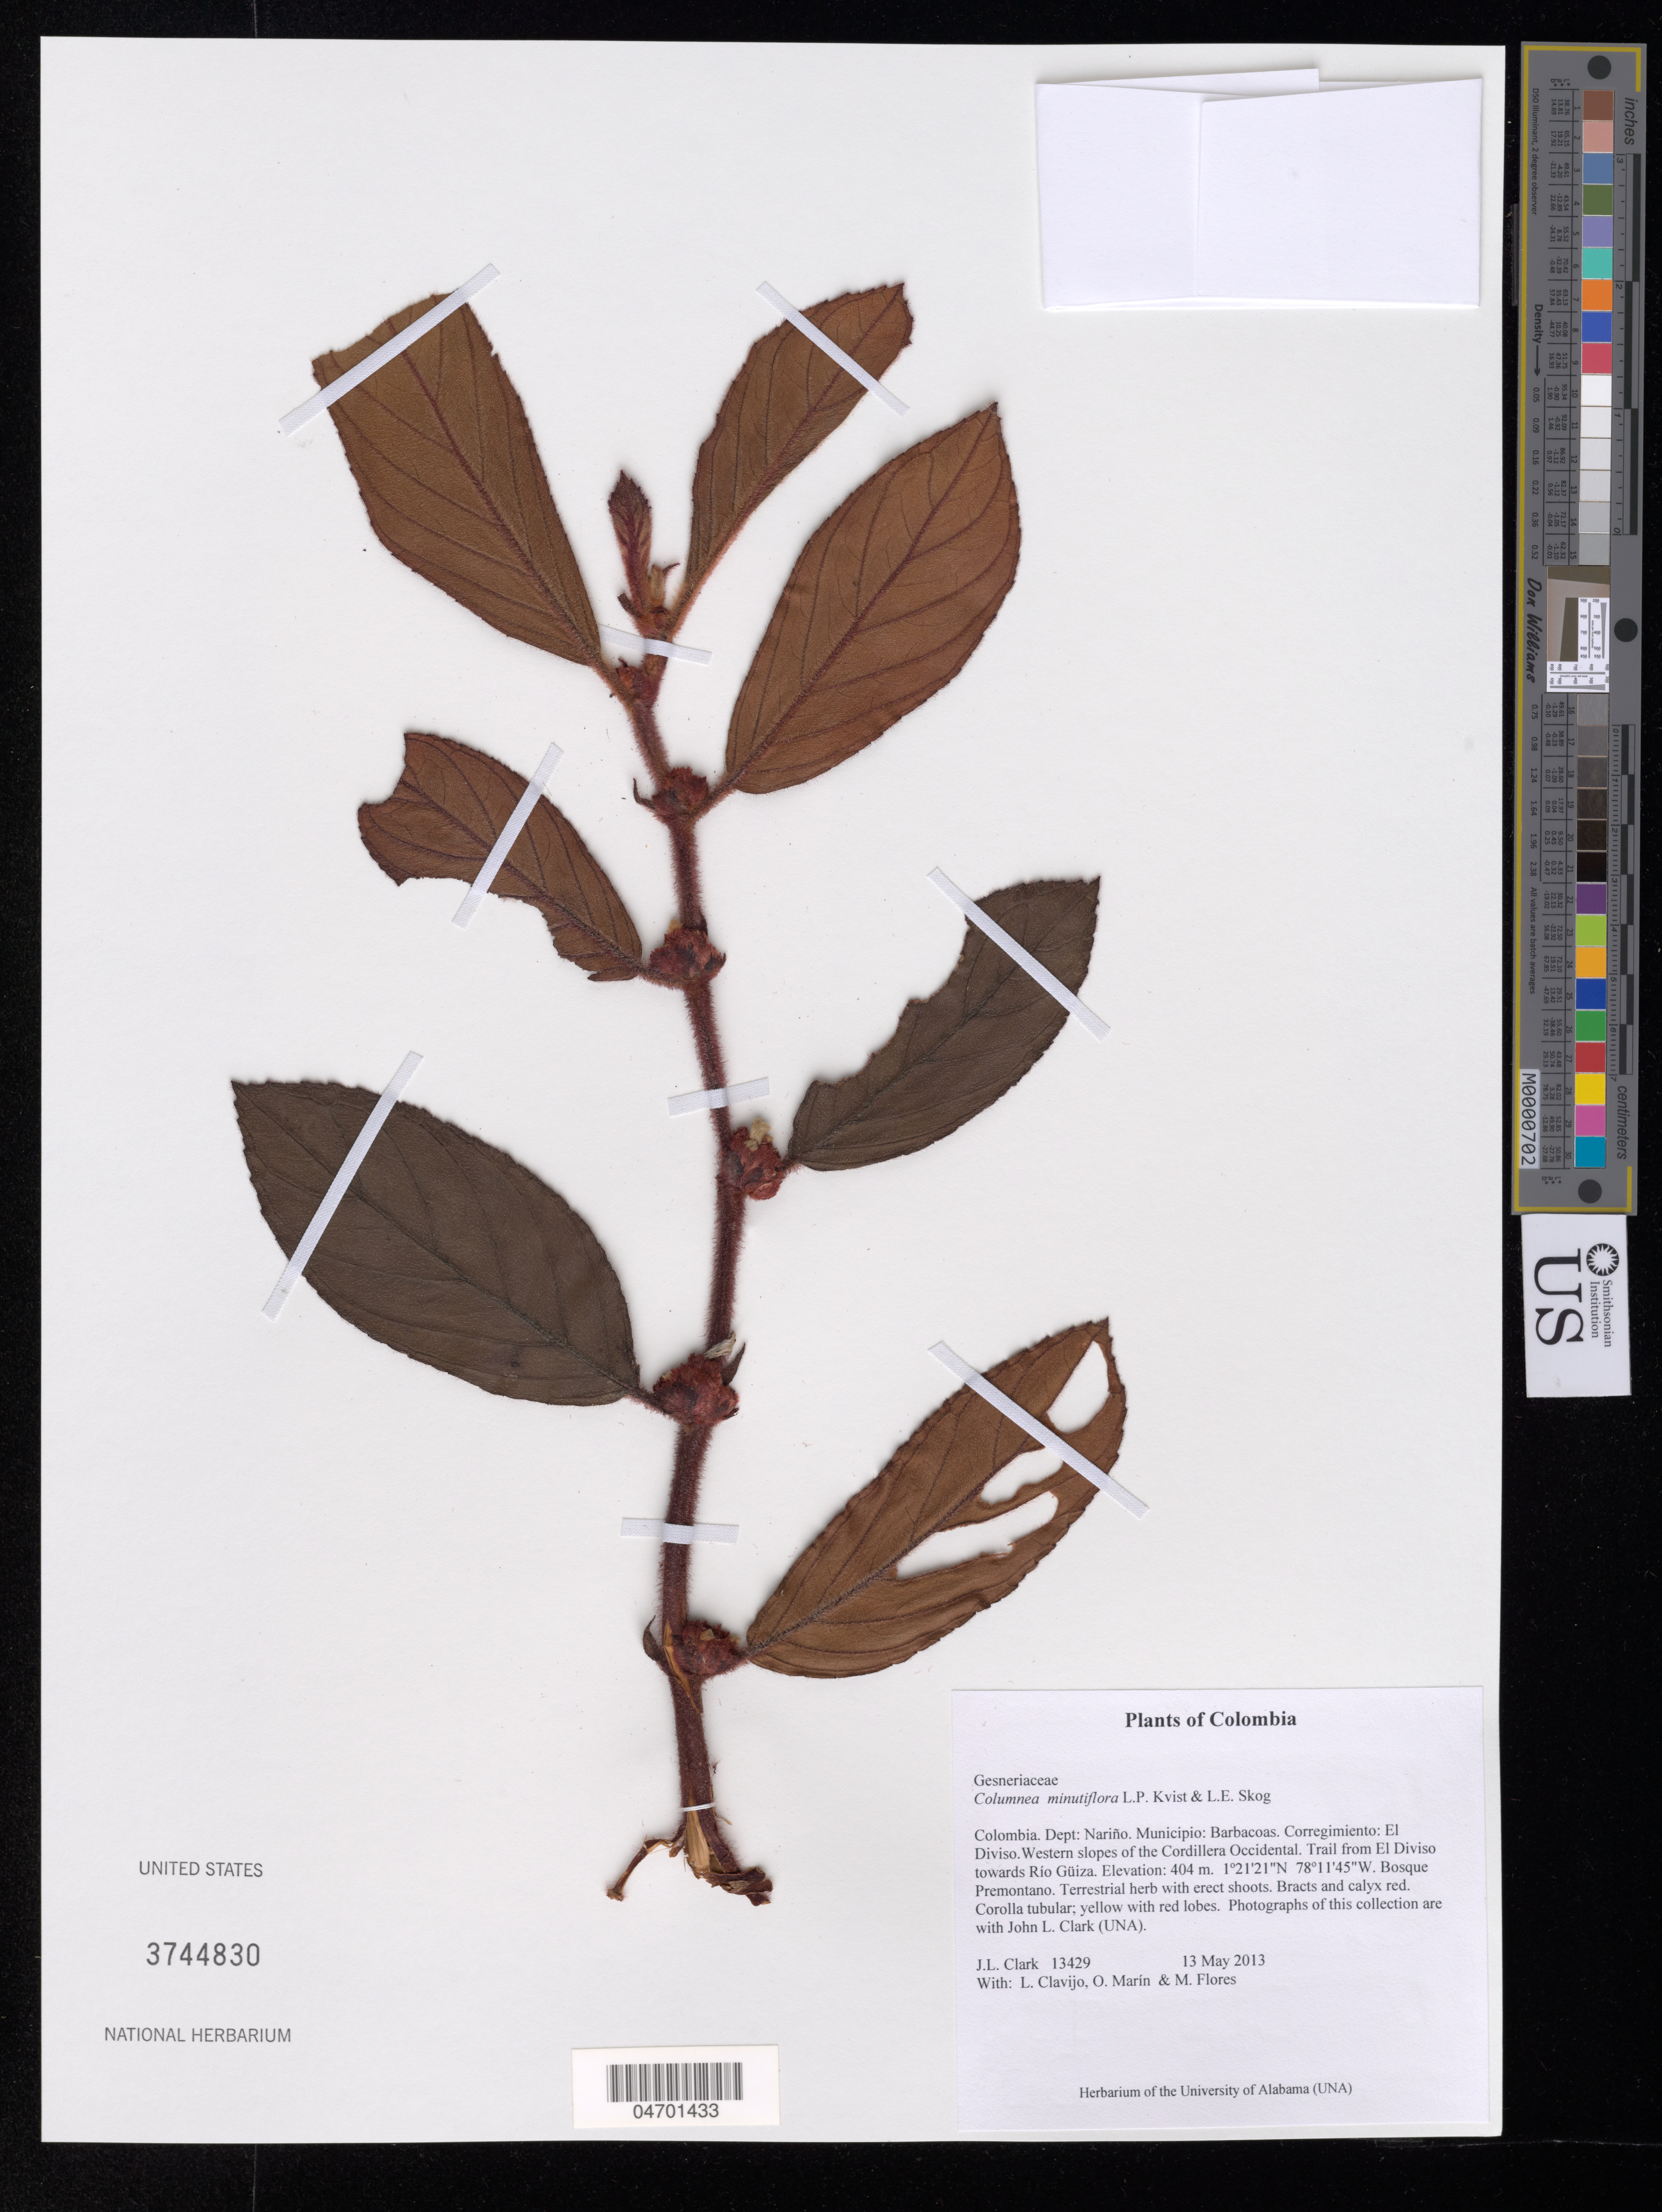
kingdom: Plantae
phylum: Tracheophyta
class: Magnoliopsida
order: Lamiales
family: Gesneriaceae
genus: Columnea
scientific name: Columnea flavohirsuta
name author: J.L. Clark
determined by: Clark, J. L.; Skog, Laurence E.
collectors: J. L. Clark, L. Clavijo, J. Howieson & M. Flores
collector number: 13429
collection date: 2013-05-13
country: Colombia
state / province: Nariño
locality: Dept: Nariño. Municipio: Barbacoas. Corregimiento: El Diviso. Western slopes of the Cordillera Occidental. Trail from El Diviso towards Río Güiza.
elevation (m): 404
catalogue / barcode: US 3744830